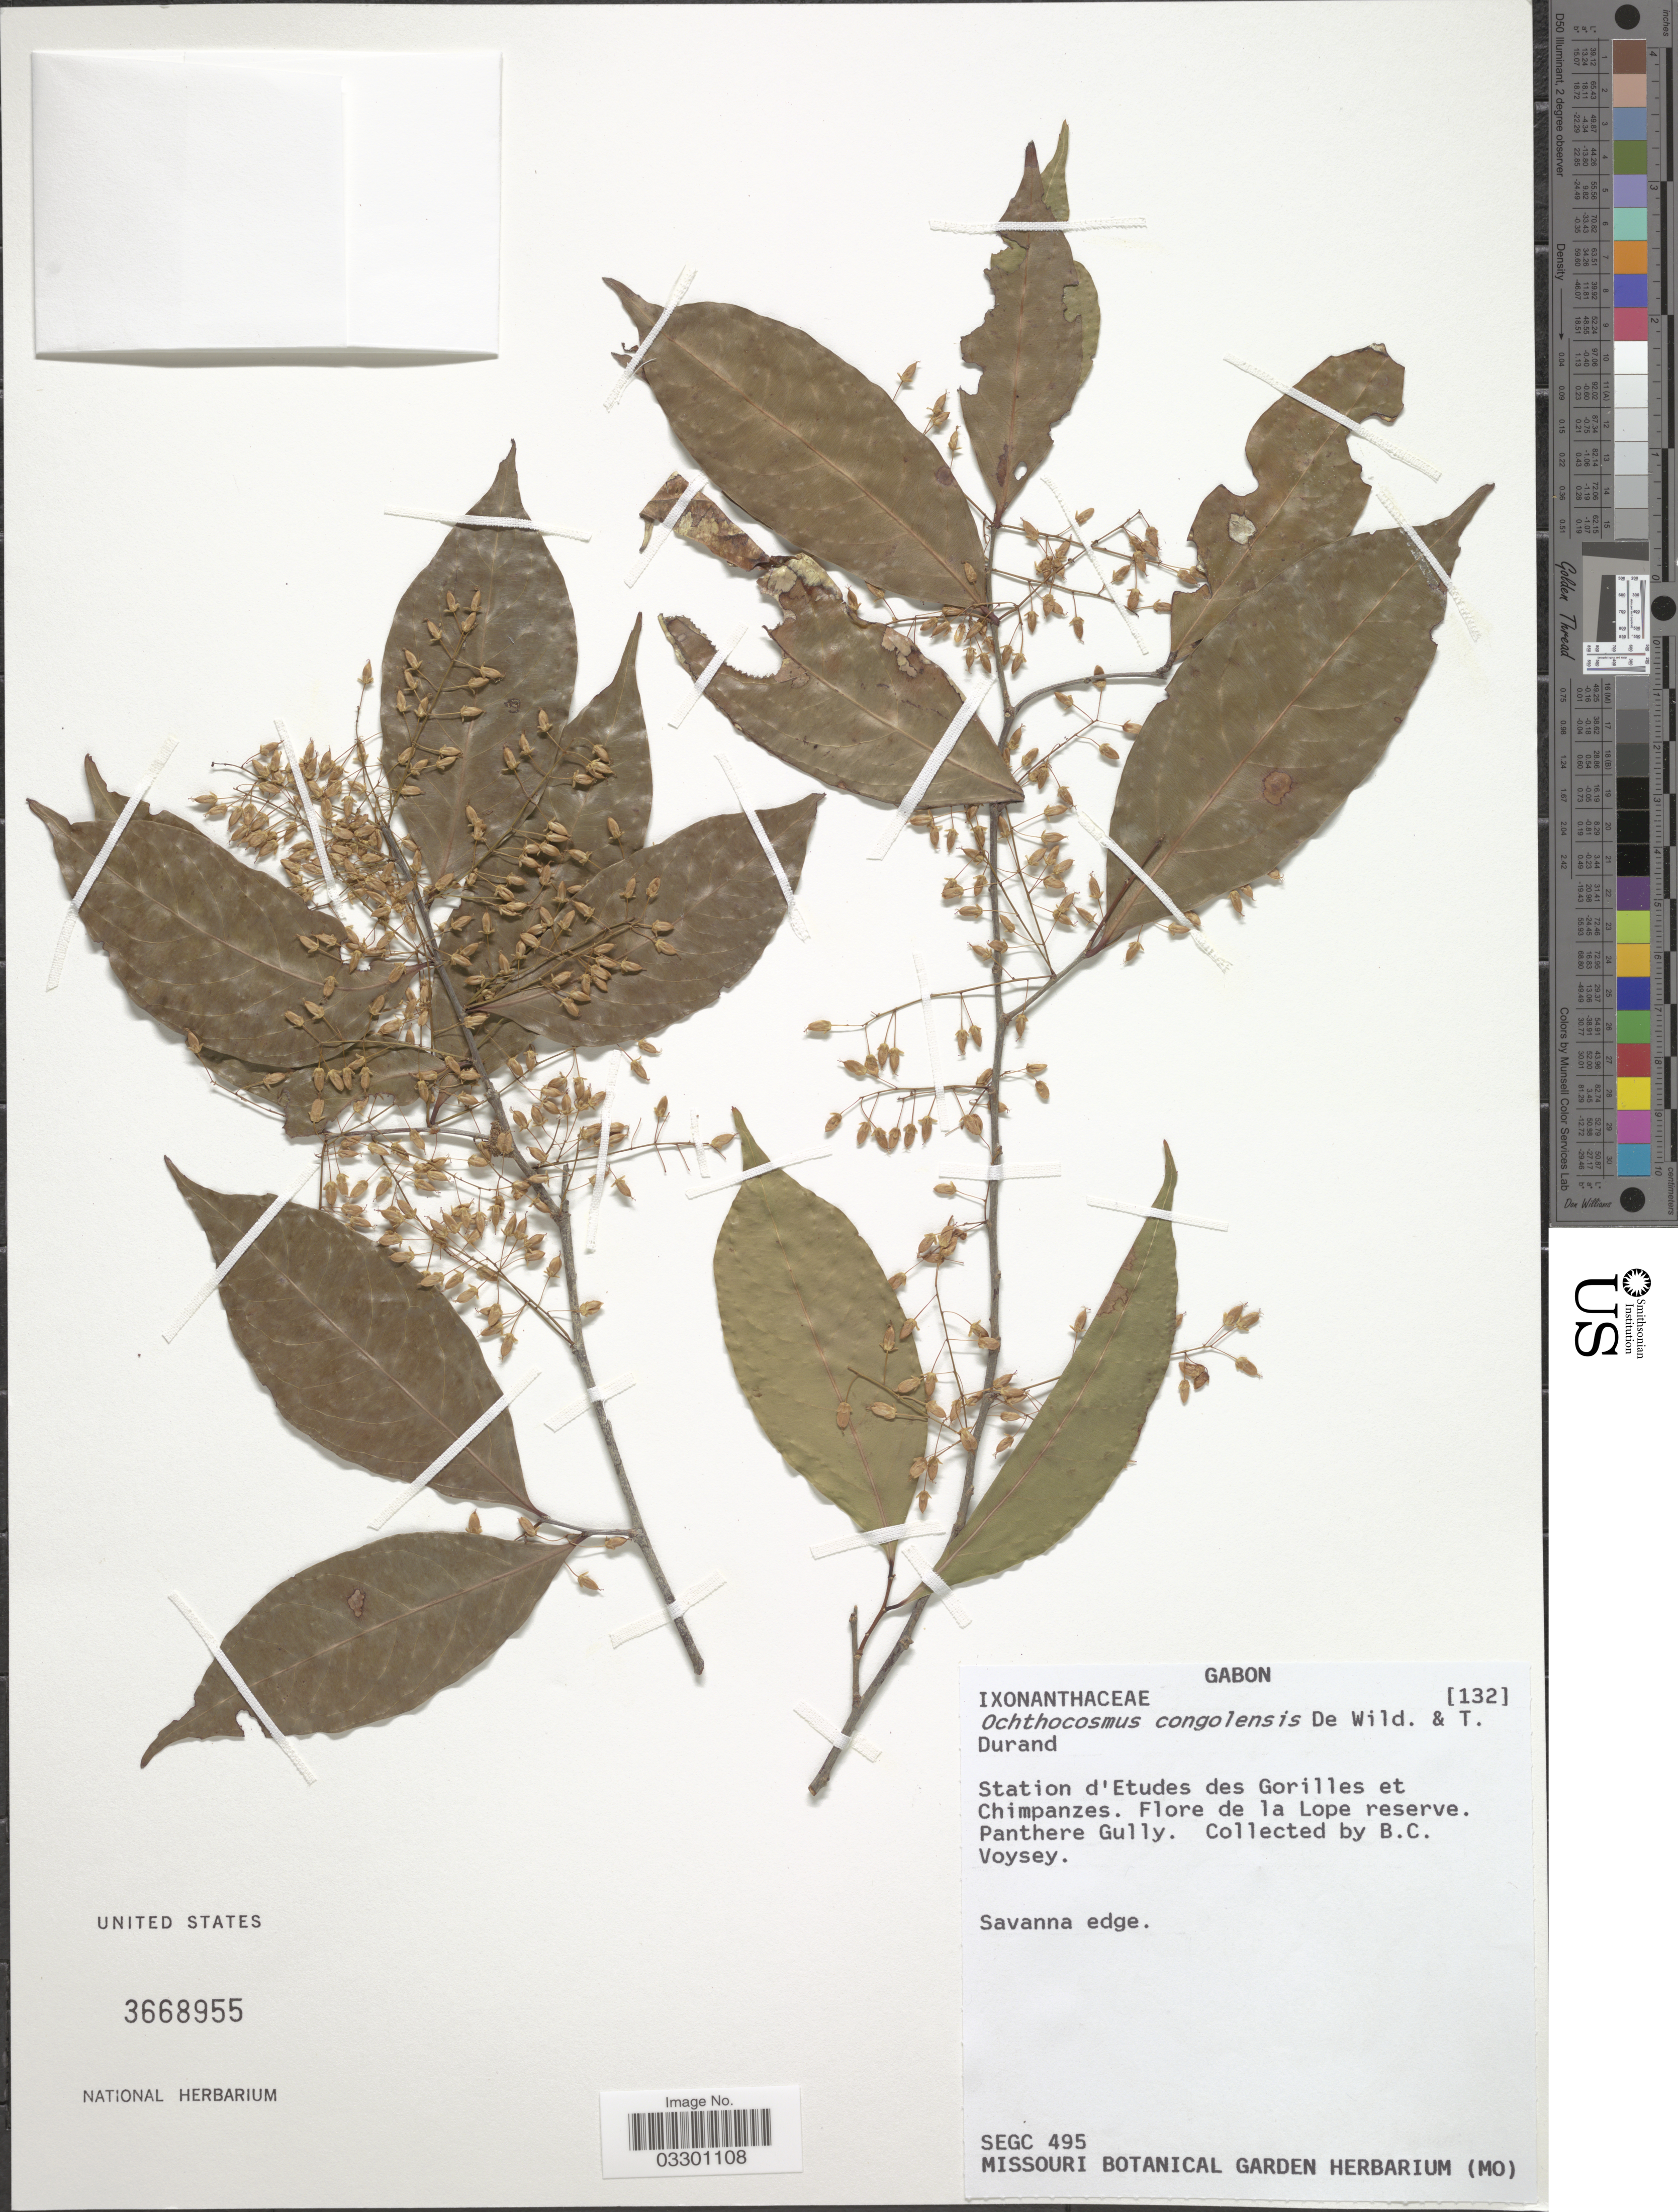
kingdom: Plantae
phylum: Tracheophyta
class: Magnoliopsida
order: Malpighiales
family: Ixonanthaceae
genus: Phyllocosmus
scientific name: Phyllocosmus congolensis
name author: (De Wild. & Durand) Durand & H. Durand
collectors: B. Voysey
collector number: SEGC 495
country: Gabon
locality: Station d'Etudes des Gorilles et Chimpanzes.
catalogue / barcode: US 3668955